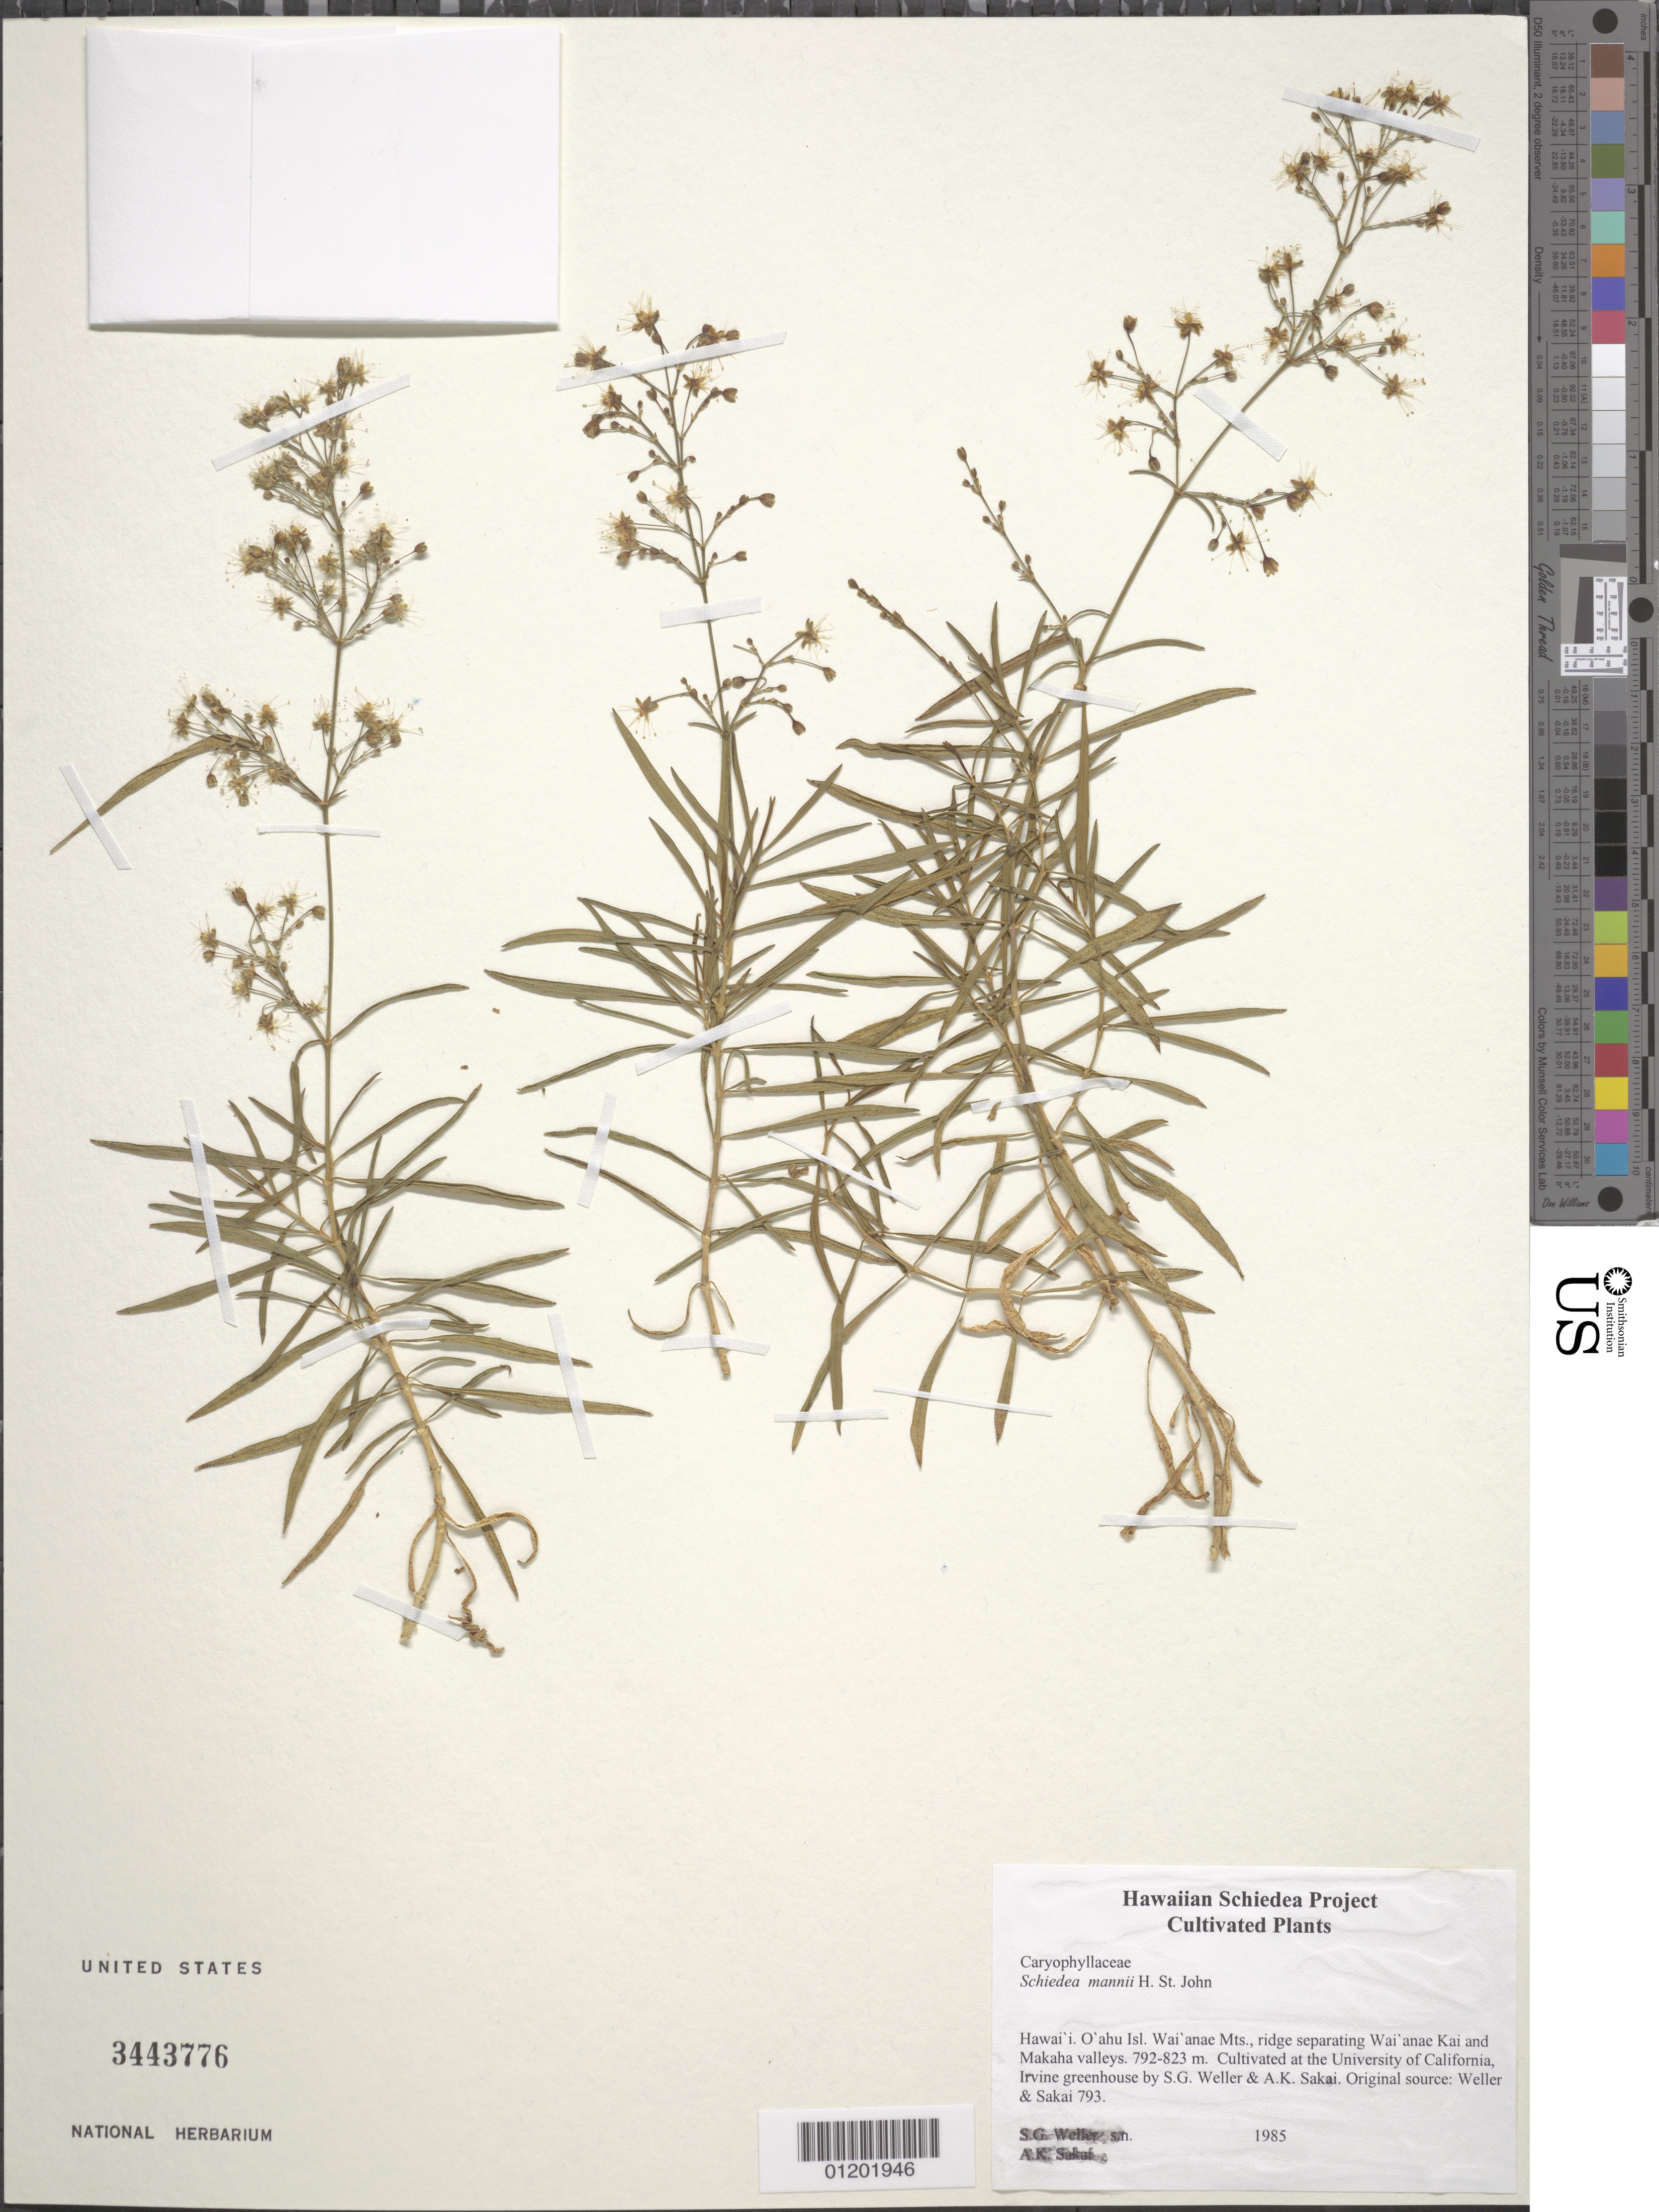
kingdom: Plantae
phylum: Tracheophyta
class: Magnoliopsida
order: Caryophyllales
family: Caryophyllaceae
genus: Schiedea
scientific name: Schiedea mannii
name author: H. St. John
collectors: S. G. Weller & A. Sakai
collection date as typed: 1985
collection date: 1985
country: United States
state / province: California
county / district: Orange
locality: University of California, Irvine greenhouse.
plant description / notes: Cultivated at the University of California, Irvine greenhouse by S.G. Weller & A.K. Sakai. Original source: from seeds from Weller & Sakai 793, O'ahu, Wai'anae Mts., ridge separating Wai'anae Kai and Makaha valleys, 792-823 m.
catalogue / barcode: US 3443776